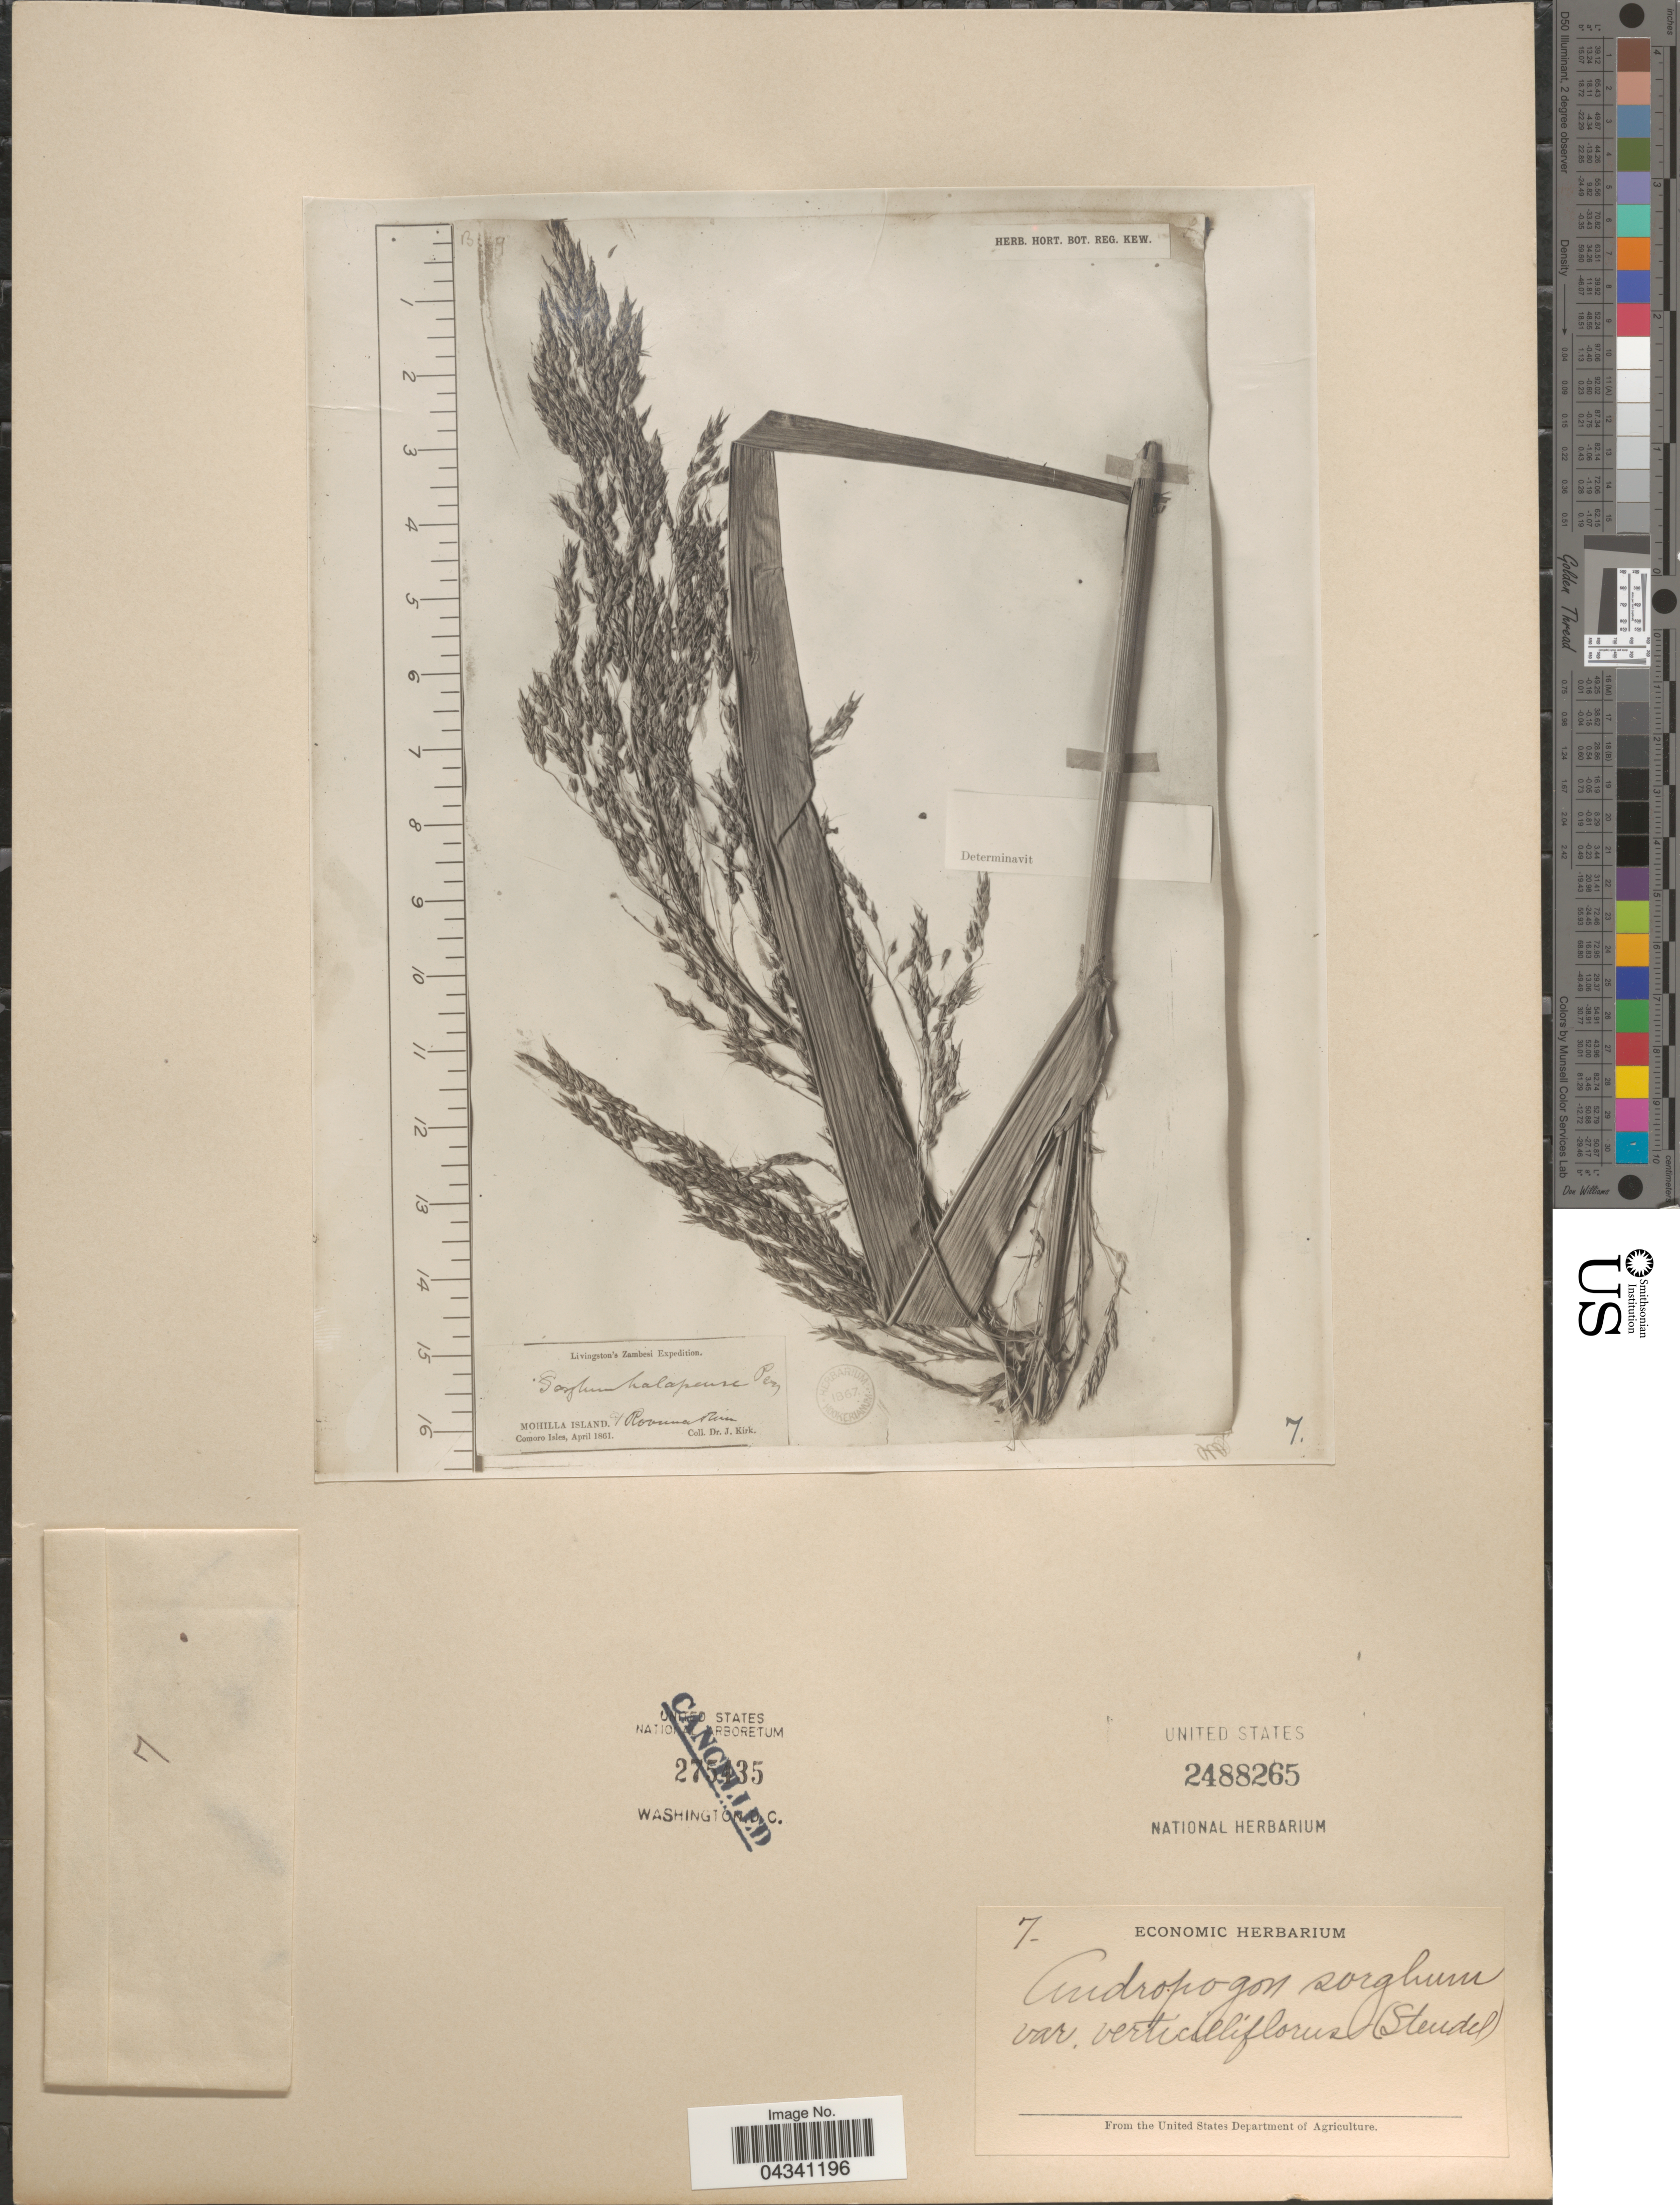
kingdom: Plantae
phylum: Tracheophyta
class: Liliopsida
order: Poales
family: Poaceae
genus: Sorghum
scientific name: Sorghum sp.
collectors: J. Kirk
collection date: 1961-04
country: Comoros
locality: Livingston's Zambesi Expedition. Mohilla Island/ Rovuna River. Comoro Isles.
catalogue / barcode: US 2488265